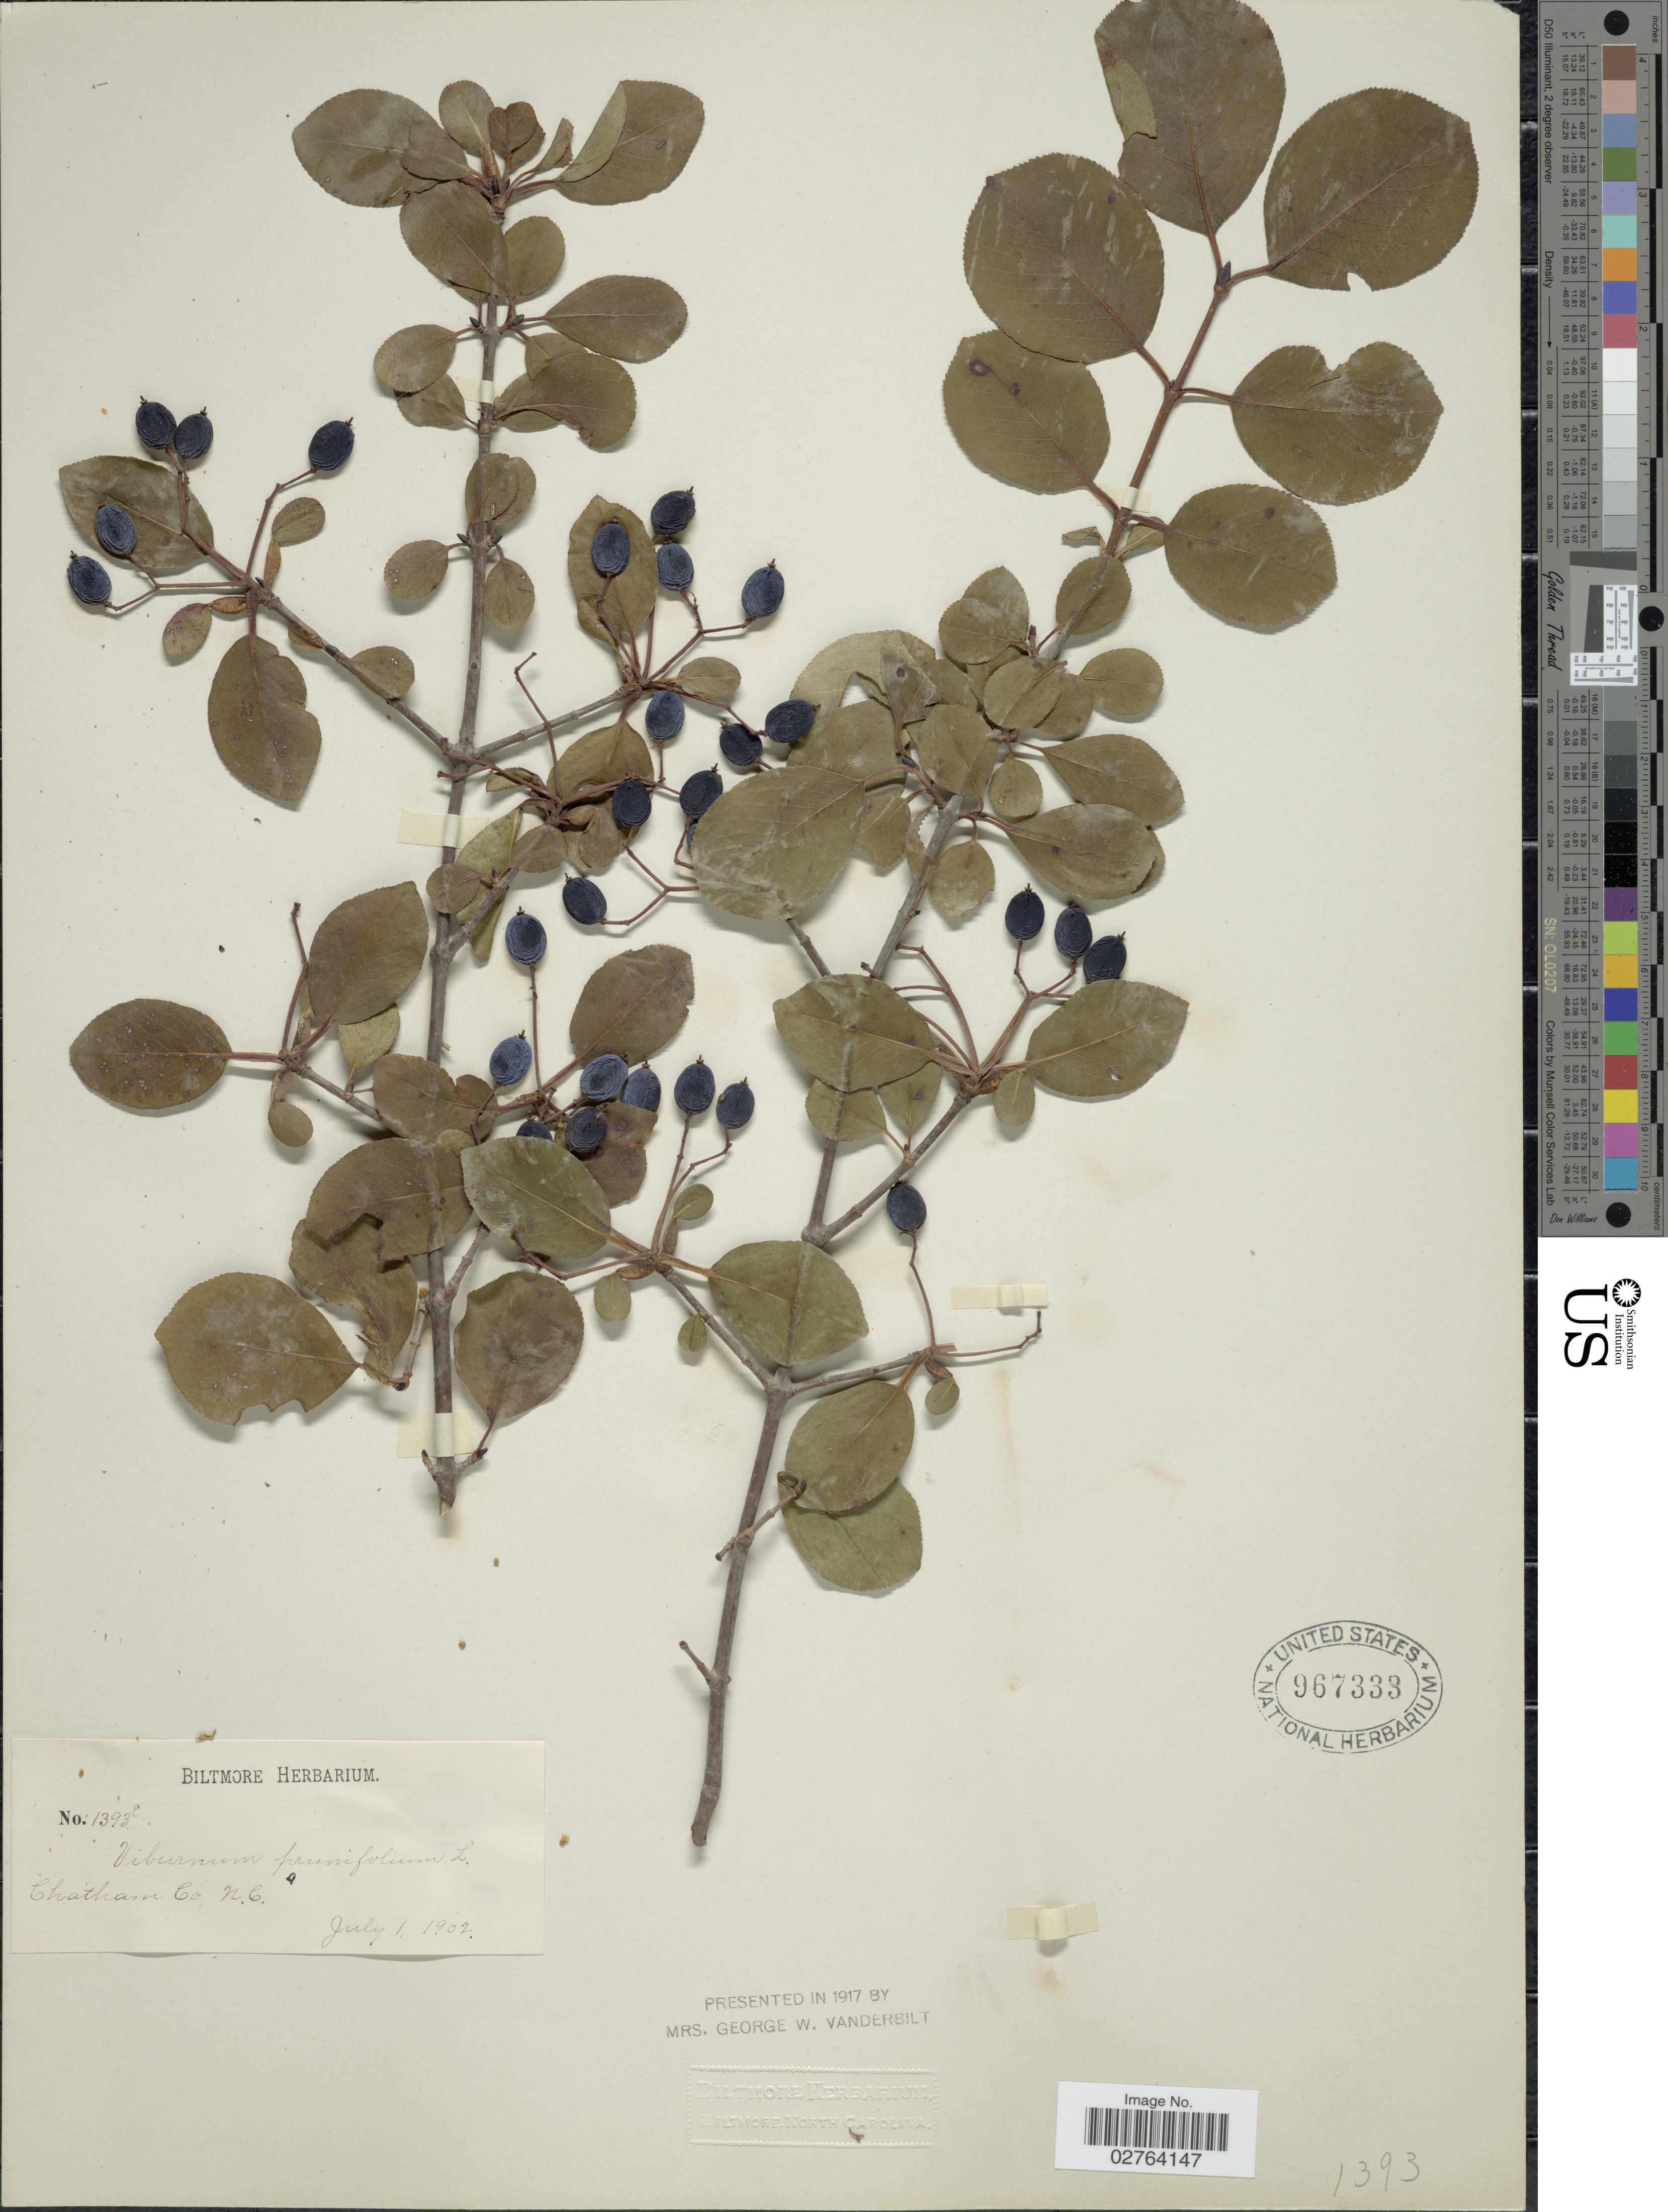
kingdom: Plantae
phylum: Tracheophyta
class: Magnoliopsida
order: Dipsacales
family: Viburnaceae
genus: Viburnum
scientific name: Viburnum prunifolium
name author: L.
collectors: ex herb. Biltmore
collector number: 1393e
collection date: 1902-07-01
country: United States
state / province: North Carolina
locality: Chatham Co. N.C.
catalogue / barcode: US 967333